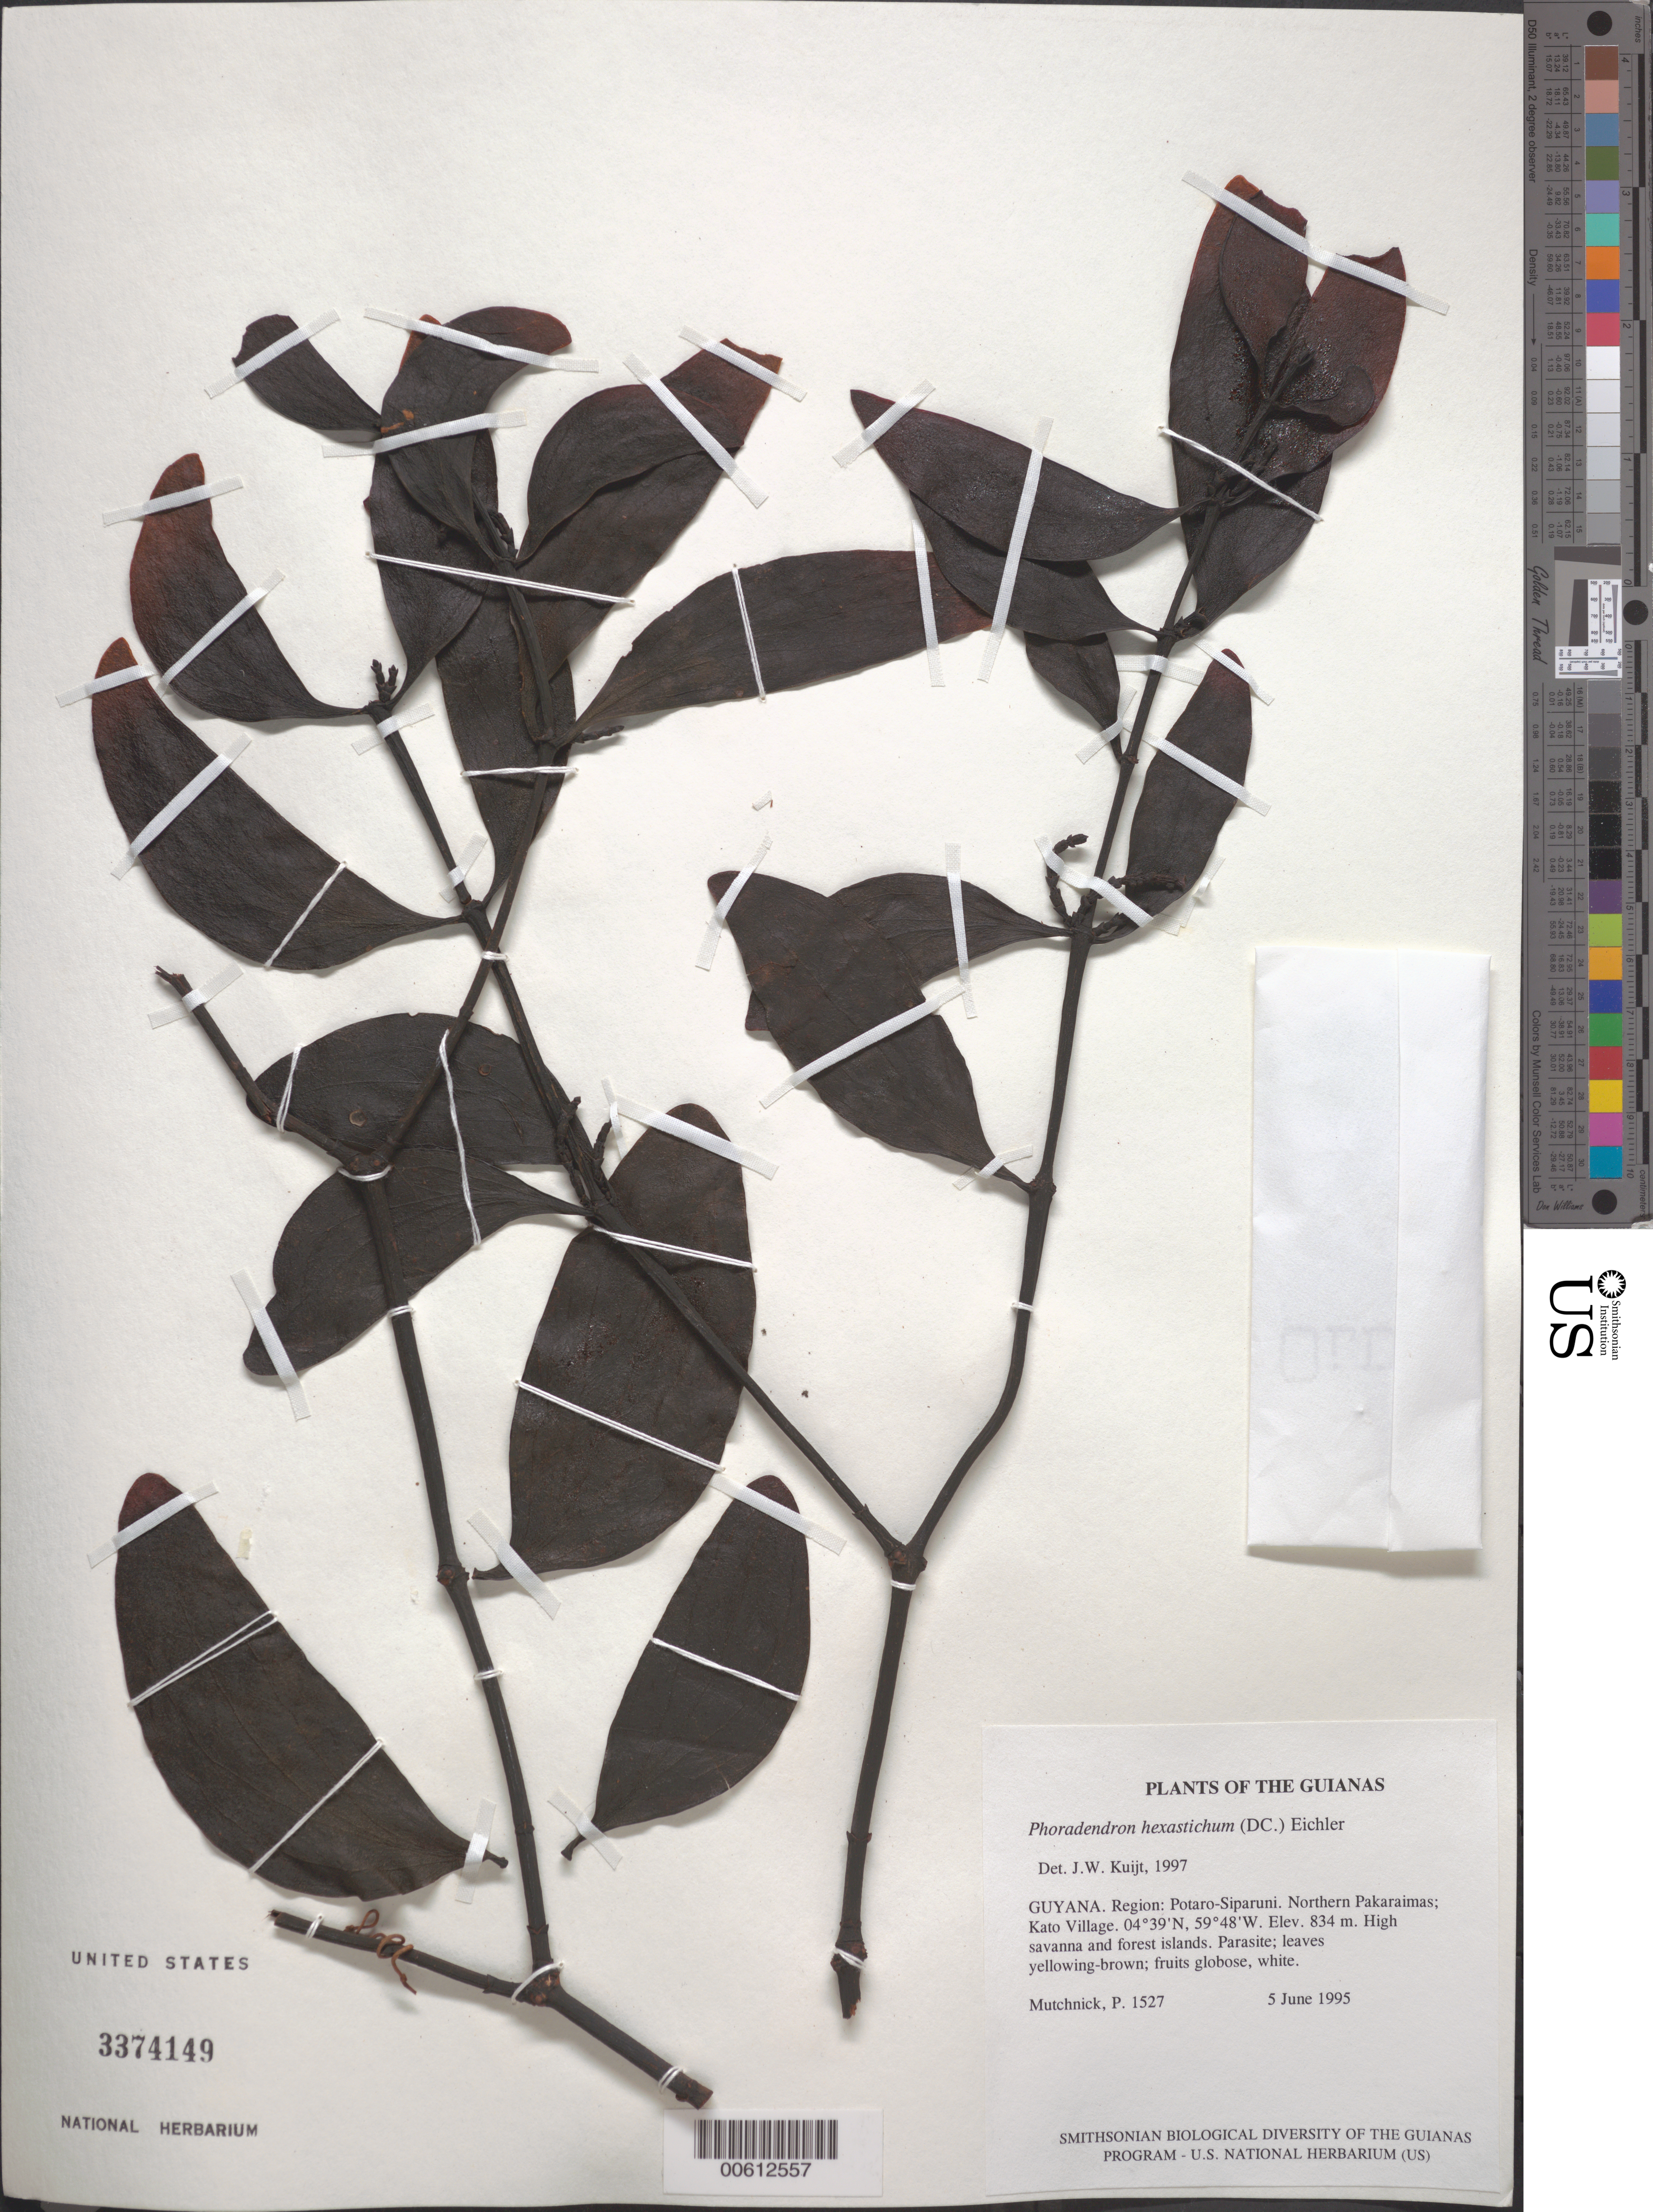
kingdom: Plantae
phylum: Tracheophyta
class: Magnoliopsida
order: Santalales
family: Viscaceae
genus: Phoradendron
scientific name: Phoradendron hexastichum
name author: (DC.) Griseb.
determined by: Kuijt, Job, (CANADA)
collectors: P. Mutchnick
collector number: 1527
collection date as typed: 5 June 1995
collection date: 1995-06-05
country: Guyana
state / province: Potaro-Siparuni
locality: Northern Pakaraimas; Kato Village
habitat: High savanna and forest islands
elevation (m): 834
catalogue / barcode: US 3374149